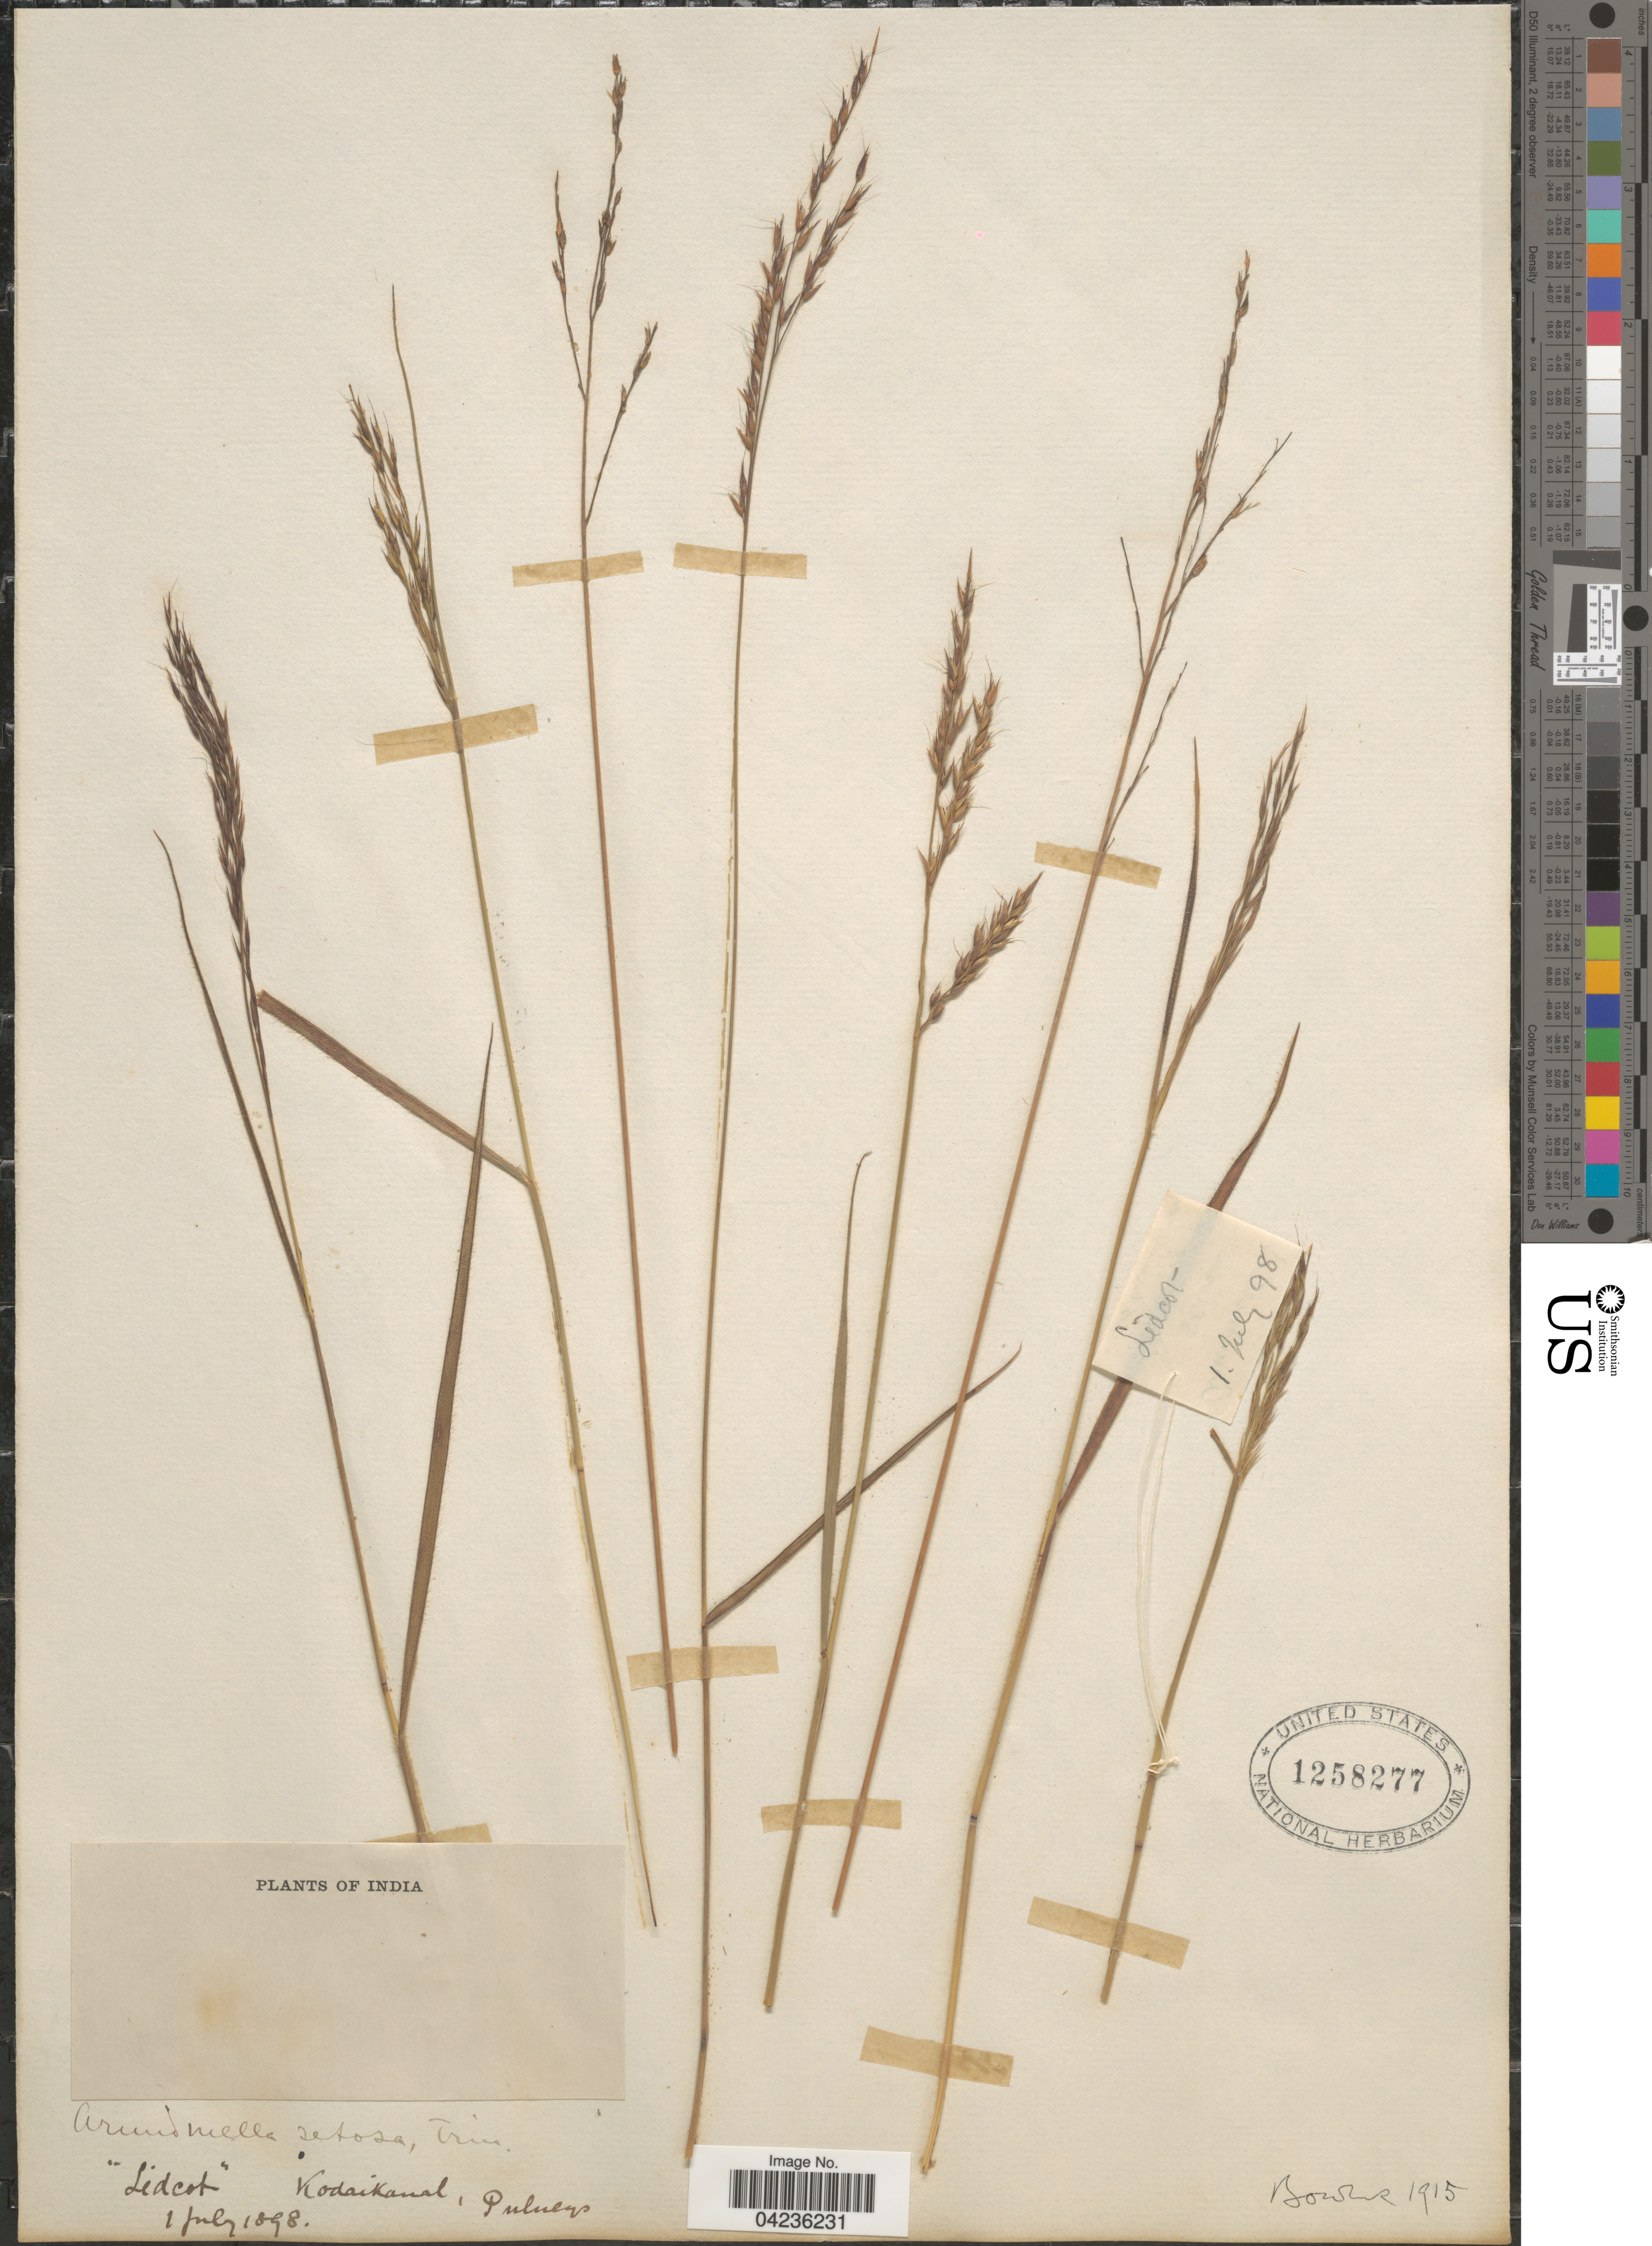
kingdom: Plantae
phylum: Tracheophyta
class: Liliopsida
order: Poales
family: Poaceae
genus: Arundinella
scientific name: Arundinella setosa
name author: Trin.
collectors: -- Bourne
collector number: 1915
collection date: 1898-07-01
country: India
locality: Kodaikanal, Pulneys.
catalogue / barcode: US 1258277